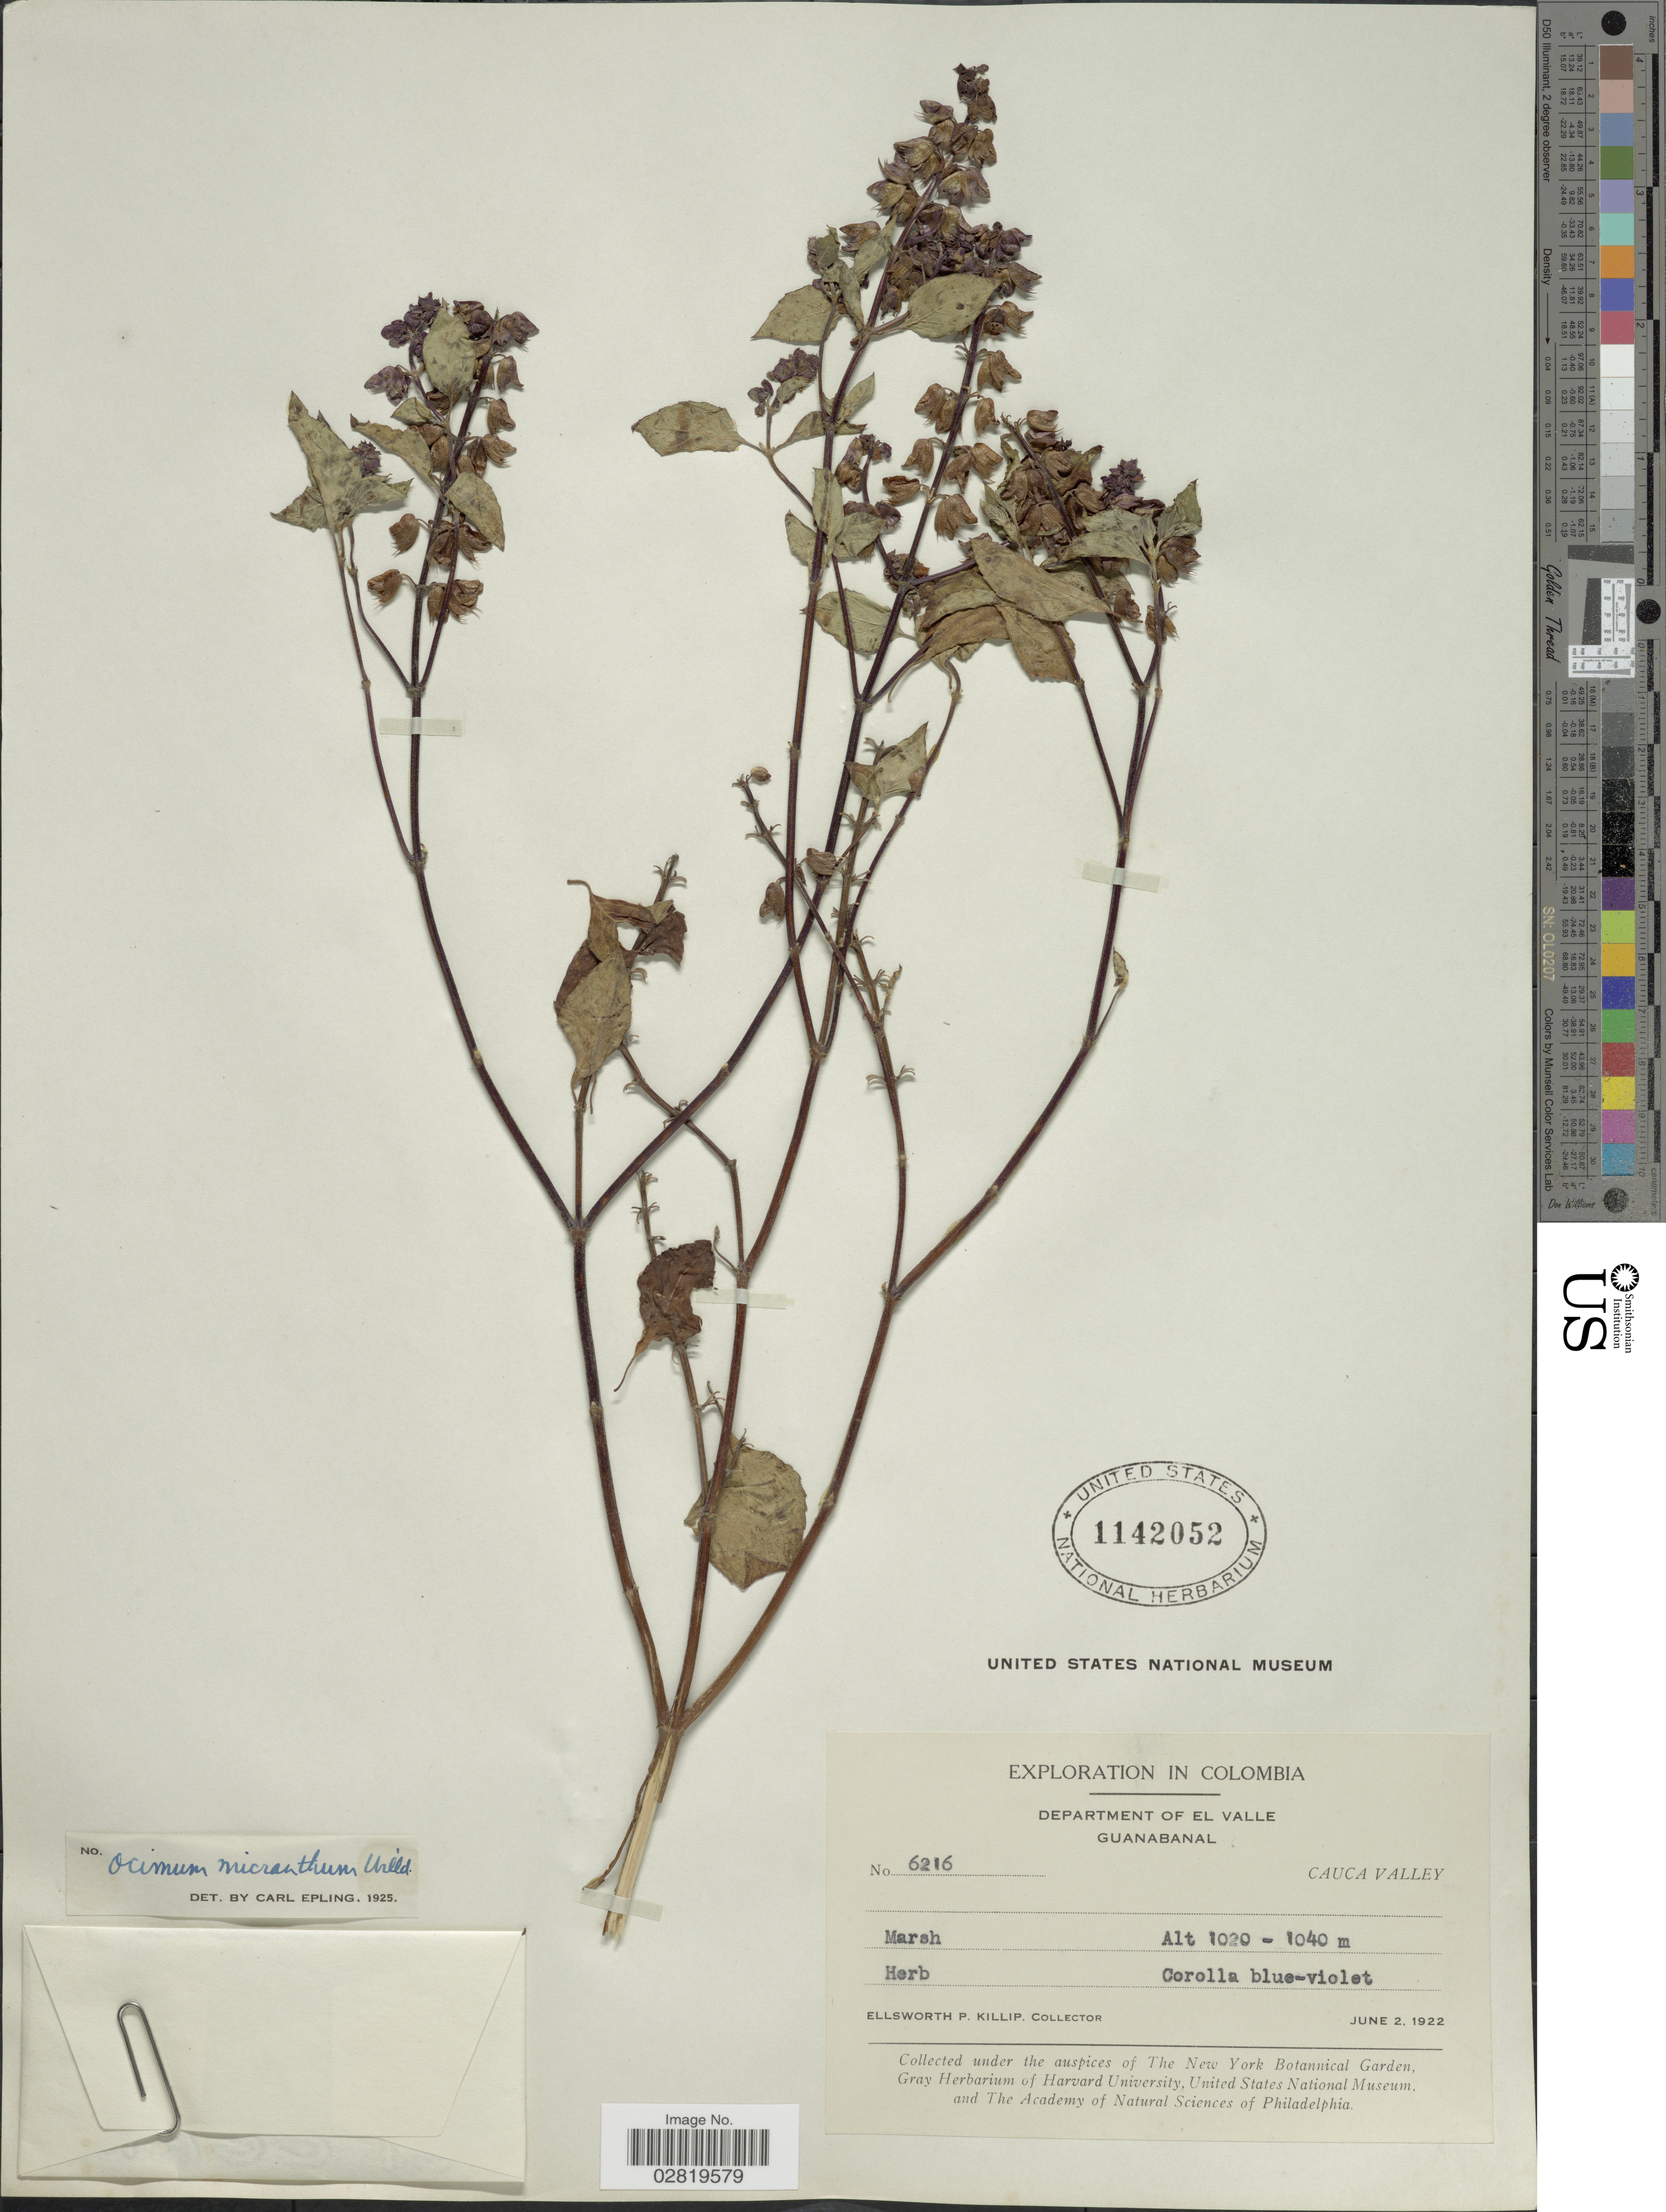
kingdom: Plantae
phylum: Tracheophyta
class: Magnoliopsida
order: Lamiales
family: Lamiaceae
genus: Ocimum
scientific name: Ocimum micranthum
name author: Willd.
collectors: E. P. Killip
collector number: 6216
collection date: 1922-06-02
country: Colombia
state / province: Valle del Cauca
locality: Department of El Valle, Guanabanal, Cauca Valley.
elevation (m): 1020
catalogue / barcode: US 1142052